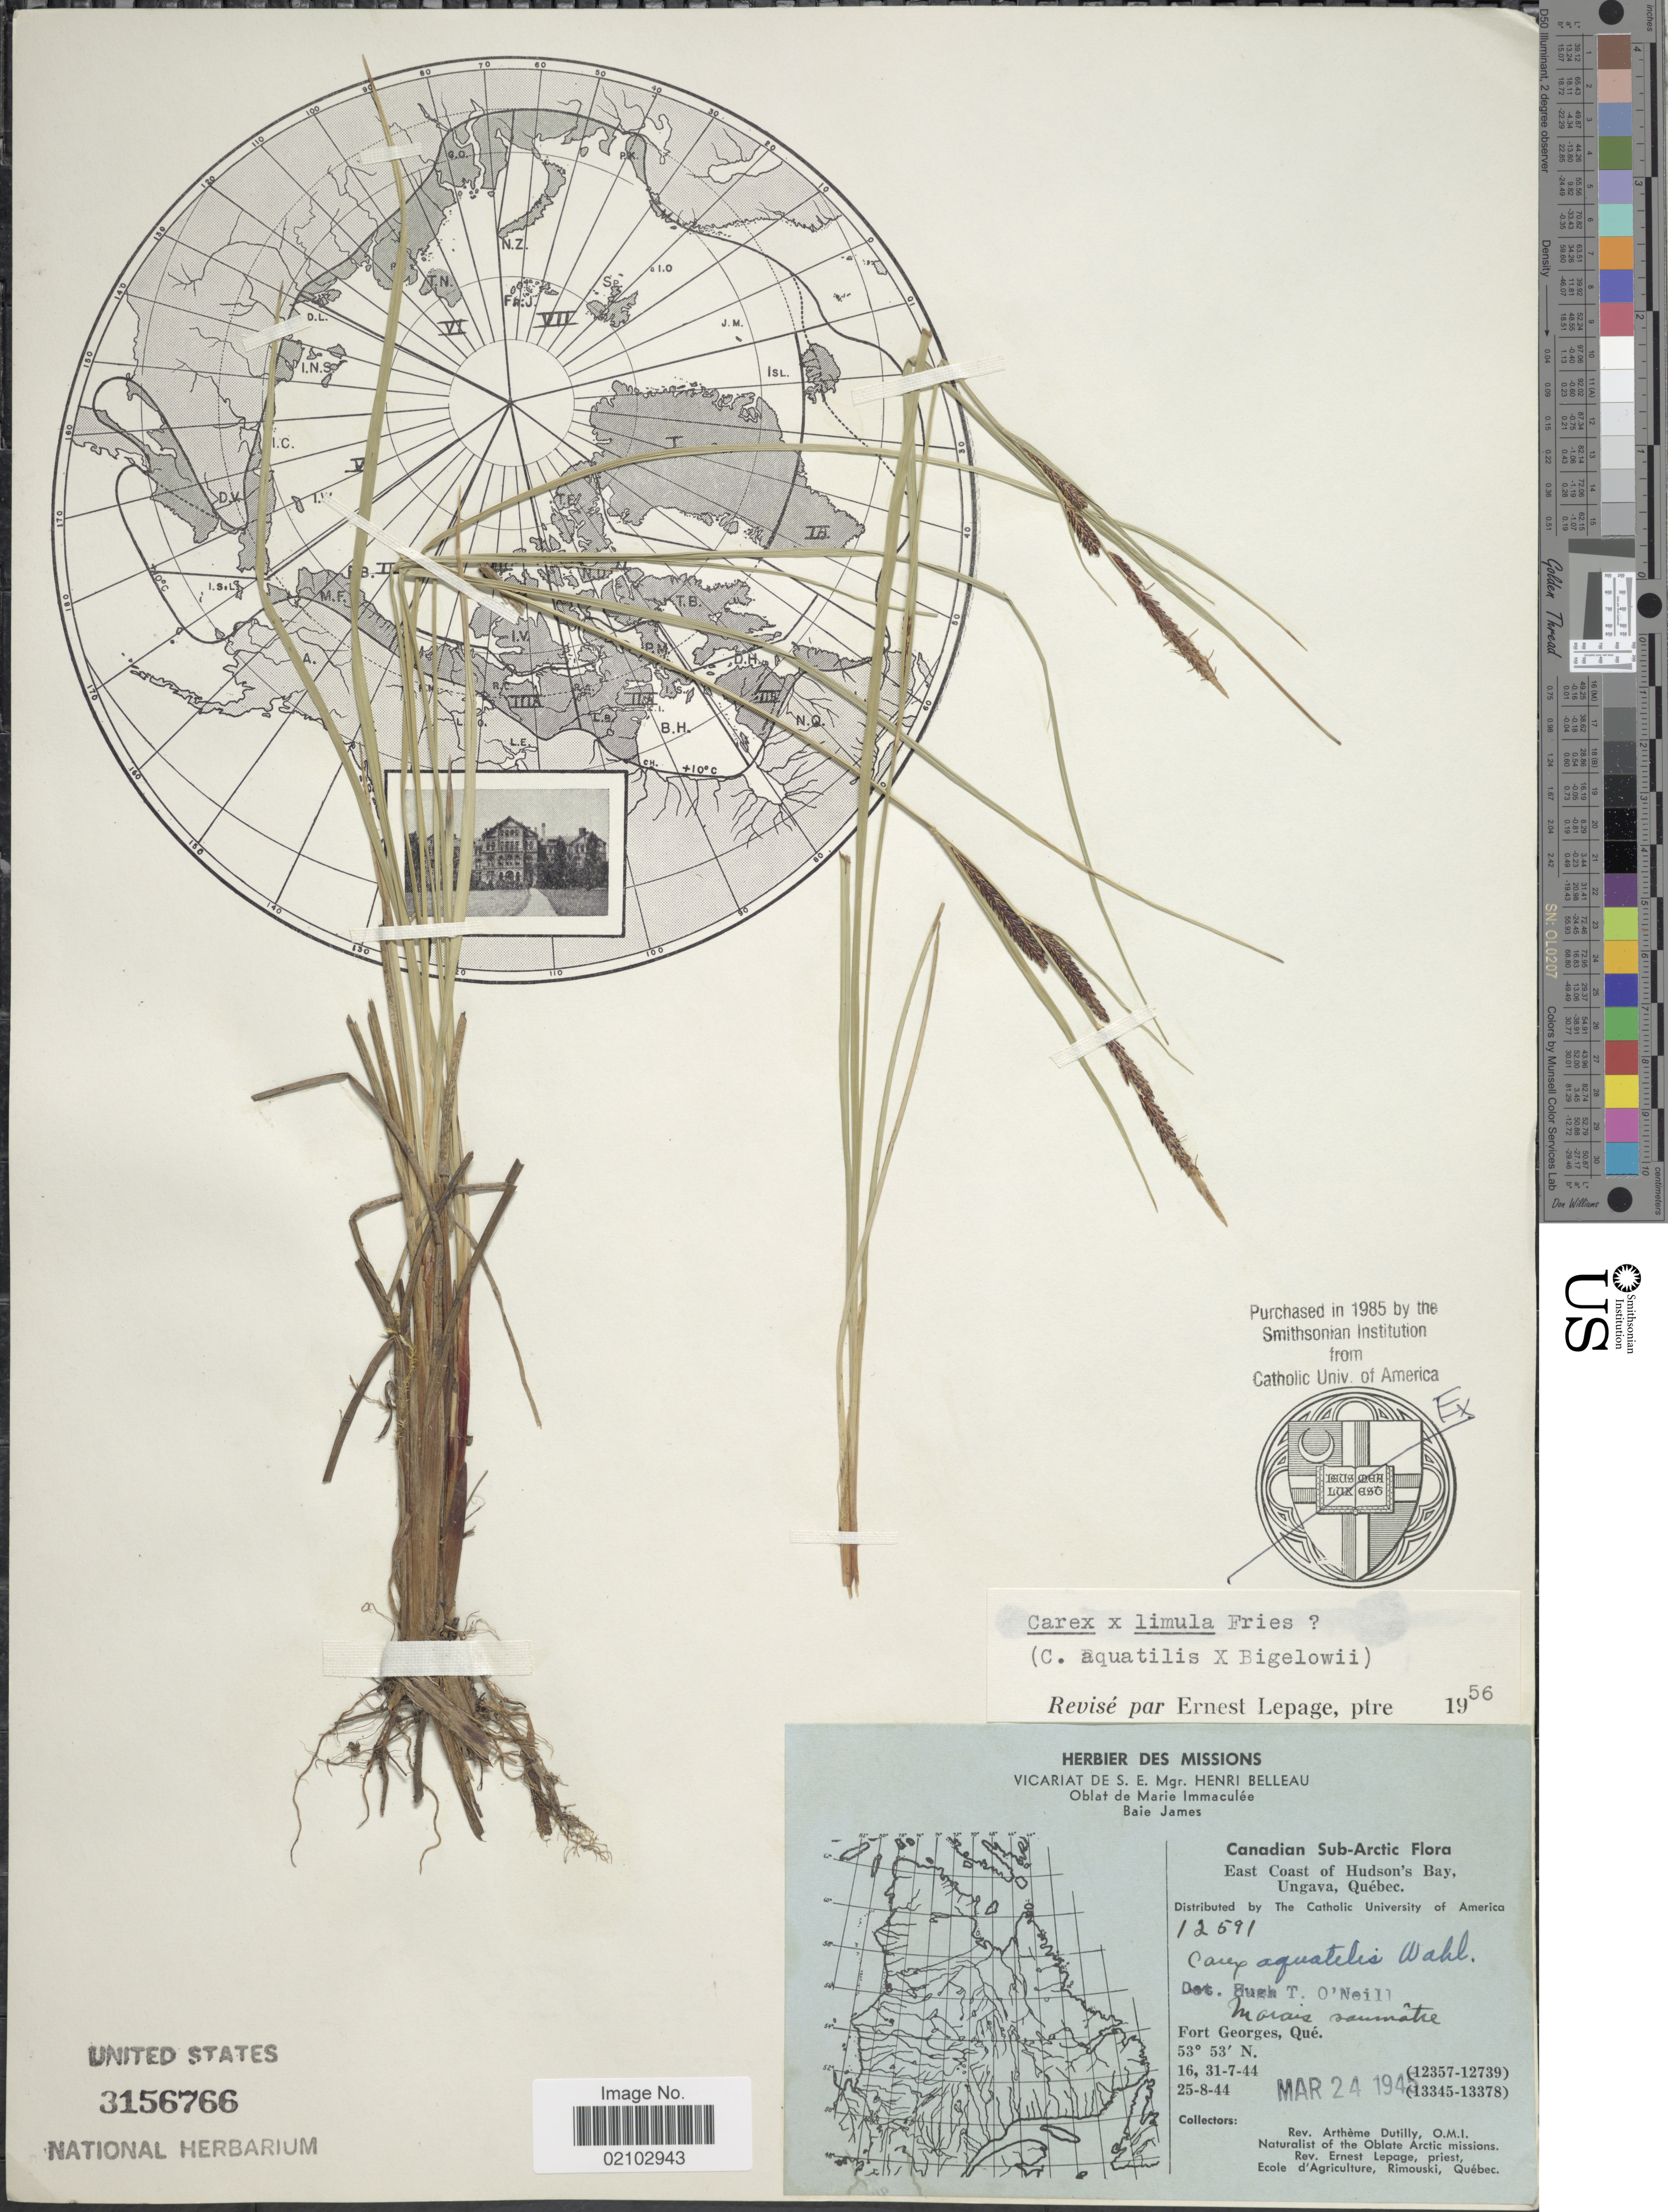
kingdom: Plantae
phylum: Tracheophyta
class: Liliopsida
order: Poales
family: Cyperaceae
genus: Carex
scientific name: Carex aquatilis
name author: Wahlenb.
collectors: A. Dutilly & E. Lepage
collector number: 12591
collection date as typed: Transcribed d/m/y: 16/7/44 to 25/8/44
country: Canada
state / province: Quebec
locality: Canadian Sub-Arctic, East Coast of Hudson's Bay, Fort Georges, Marais saumatre.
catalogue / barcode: US 3156766